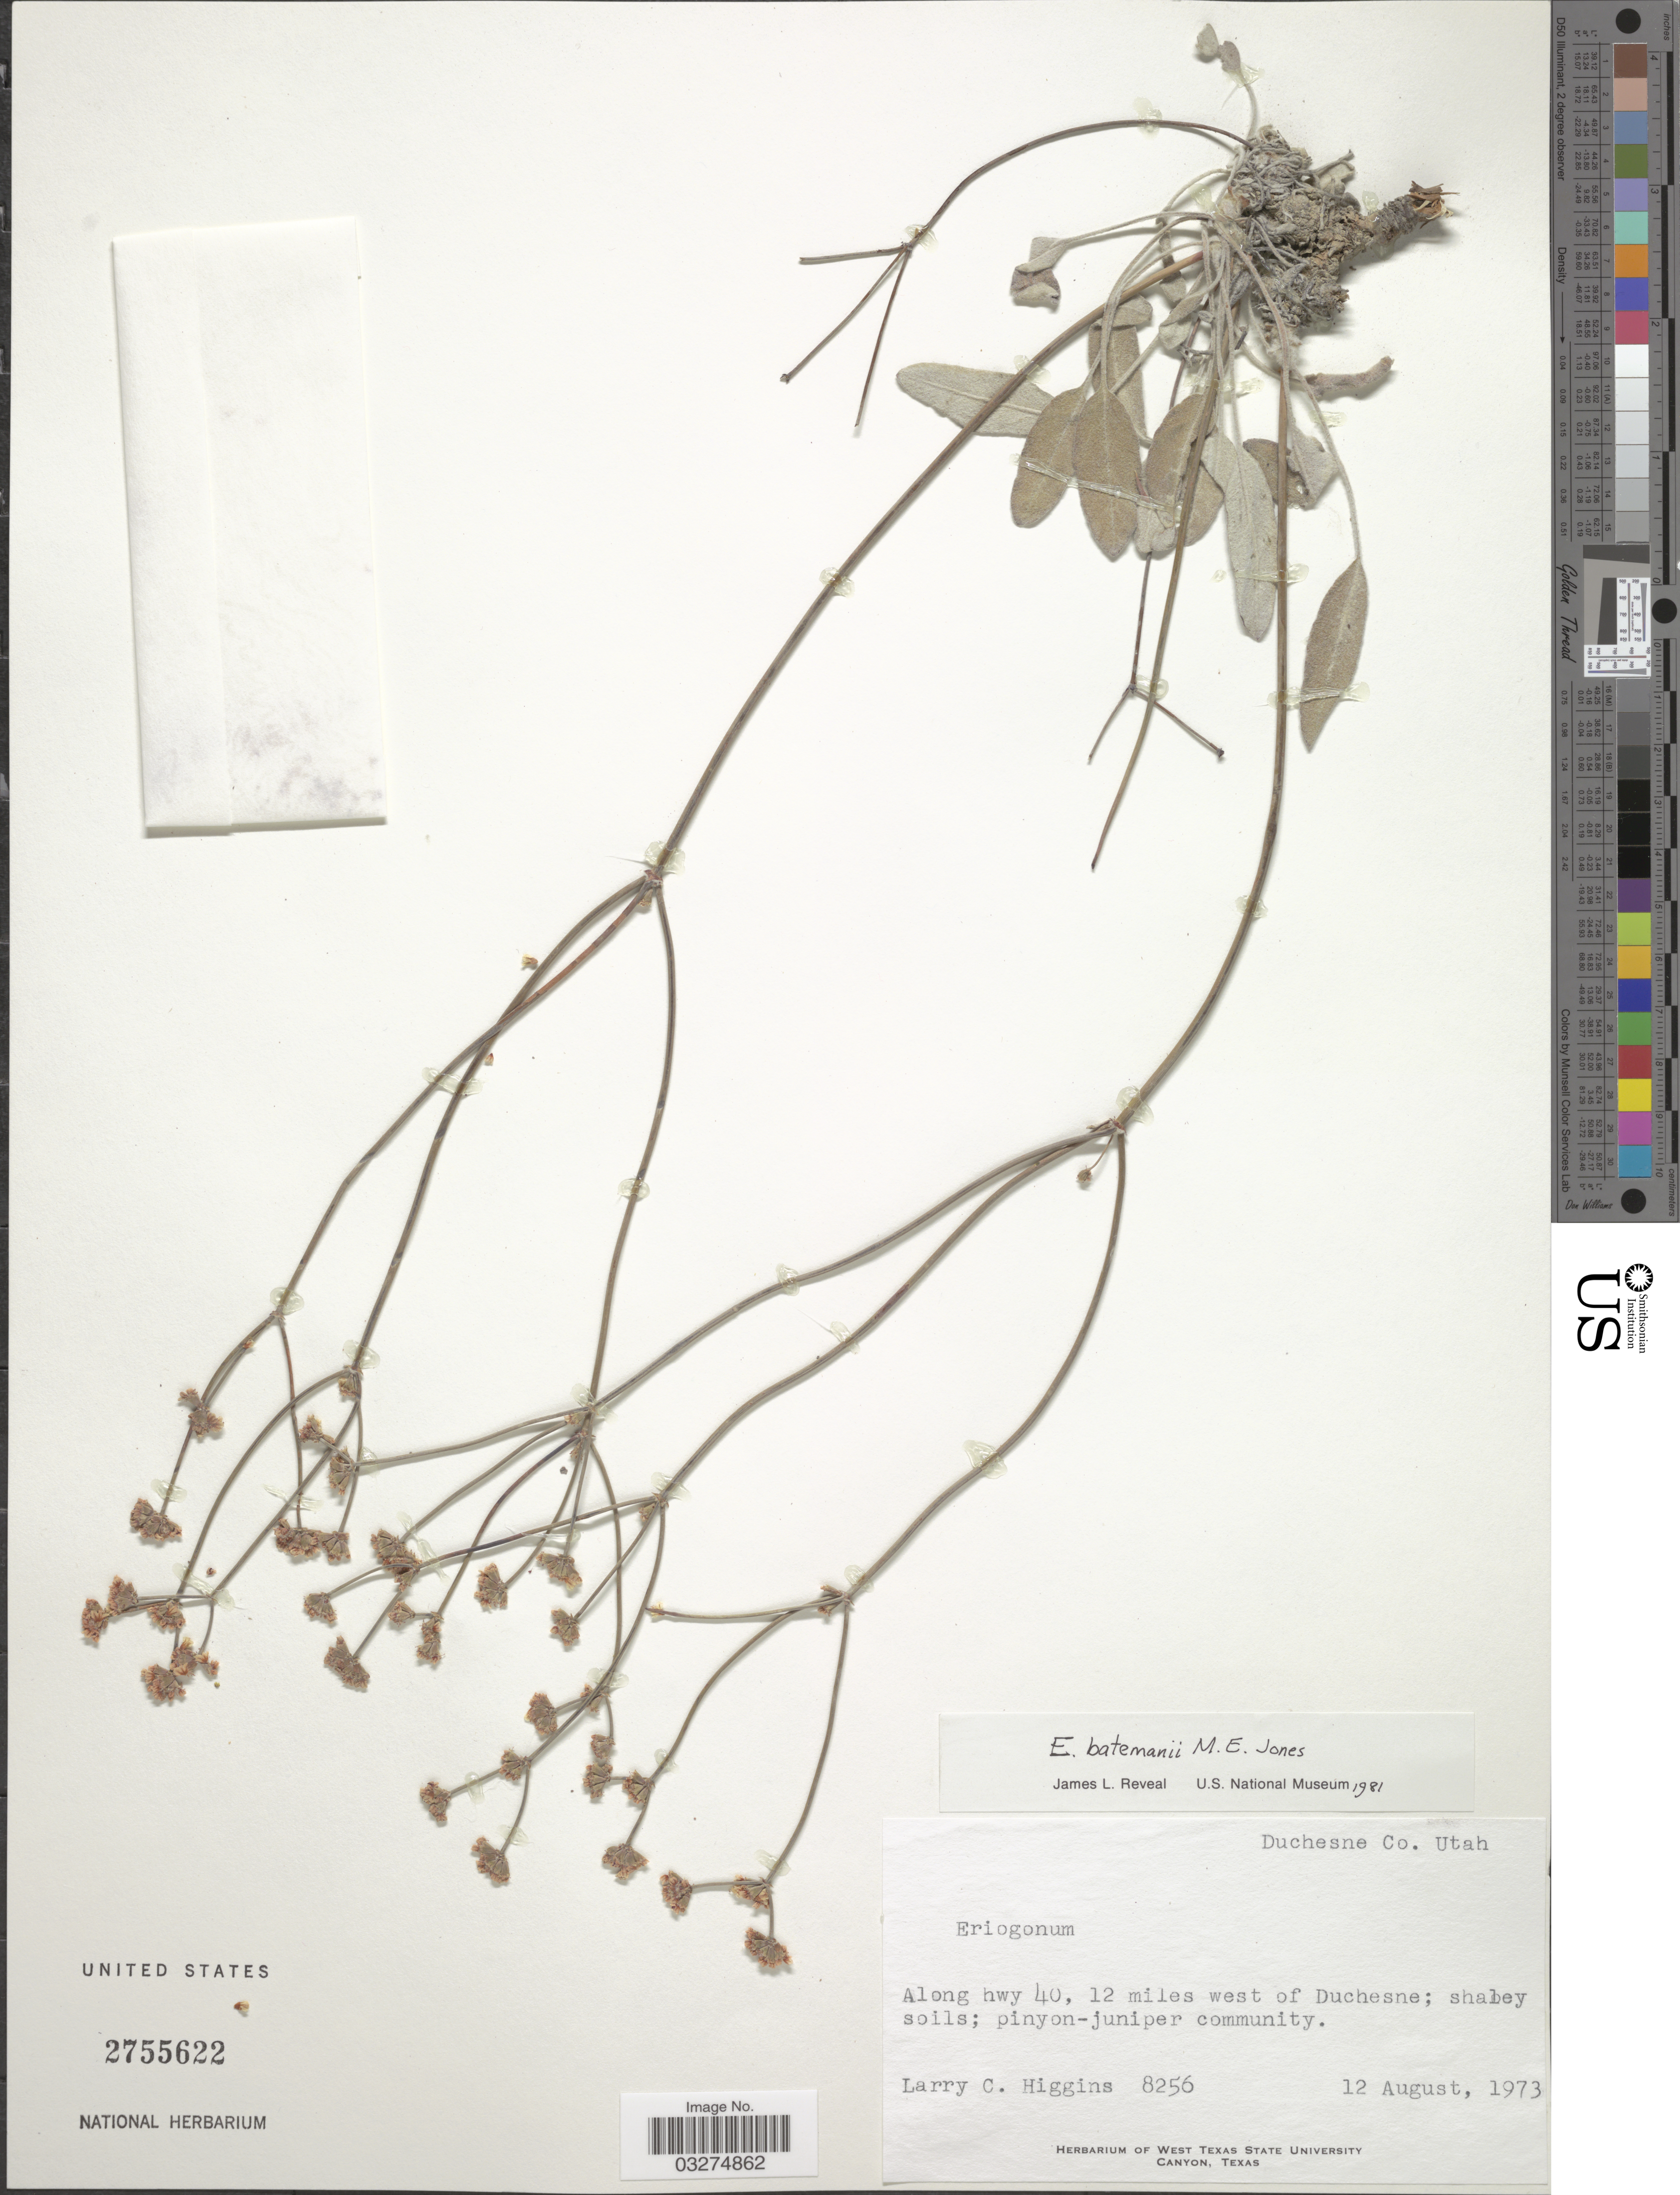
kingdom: Plantae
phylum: Tracheophyta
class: Magnoliopsida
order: Caryophyllales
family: Polygonaceae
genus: Eriogonum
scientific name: Eriogonum batemani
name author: M.E. Jones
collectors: L. Higgins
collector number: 8256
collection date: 1973-08-12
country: United States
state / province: Utah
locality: Duchesne Co. Along hwy 40, 12 miles west of Duchesne; shaley soils; pinyon-juniper community.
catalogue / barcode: US 2755622